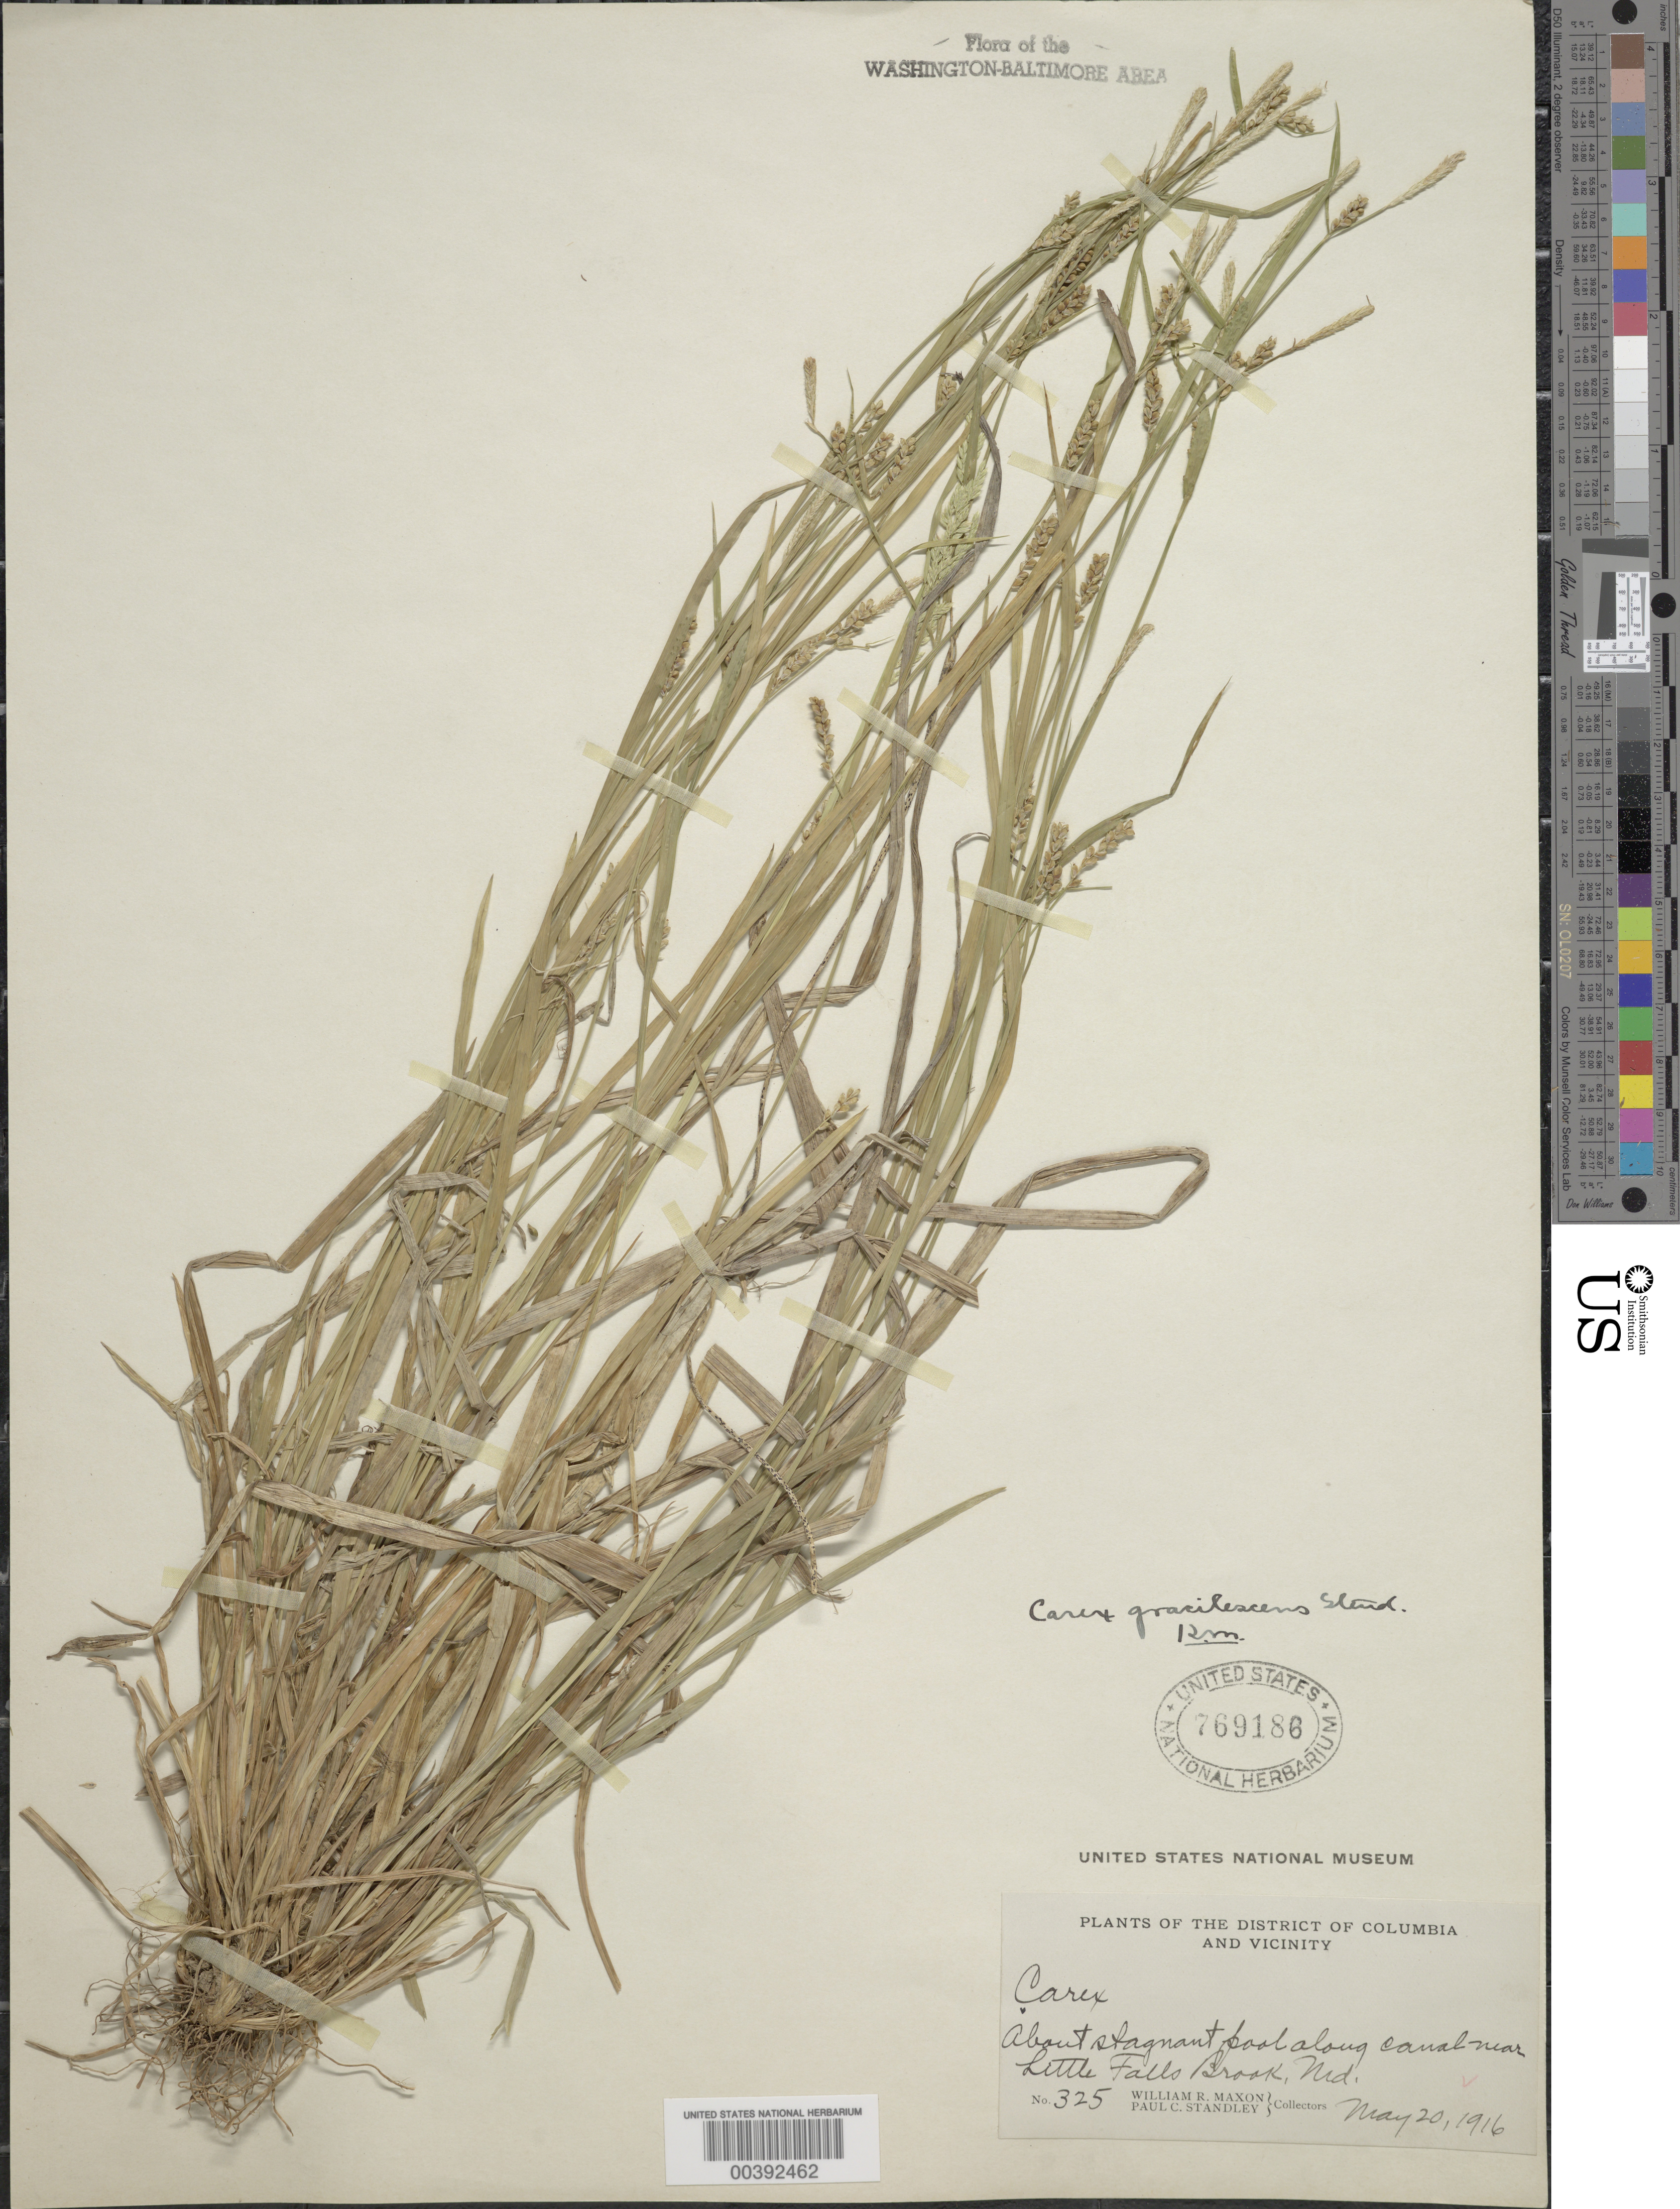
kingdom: Plantae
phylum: Tracheophyta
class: Liliopsida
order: Poales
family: Cyperaceae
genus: Carex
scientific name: Carex gracilescens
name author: Steud.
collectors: W. R. Maxon & P. C. Standley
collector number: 325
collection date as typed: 20 May 1916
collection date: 1916-05-20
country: United States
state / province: Maryland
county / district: Montgomery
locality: C. & O. Canal near Little Falls Brook C. & O. Canal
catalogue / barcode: US 769186